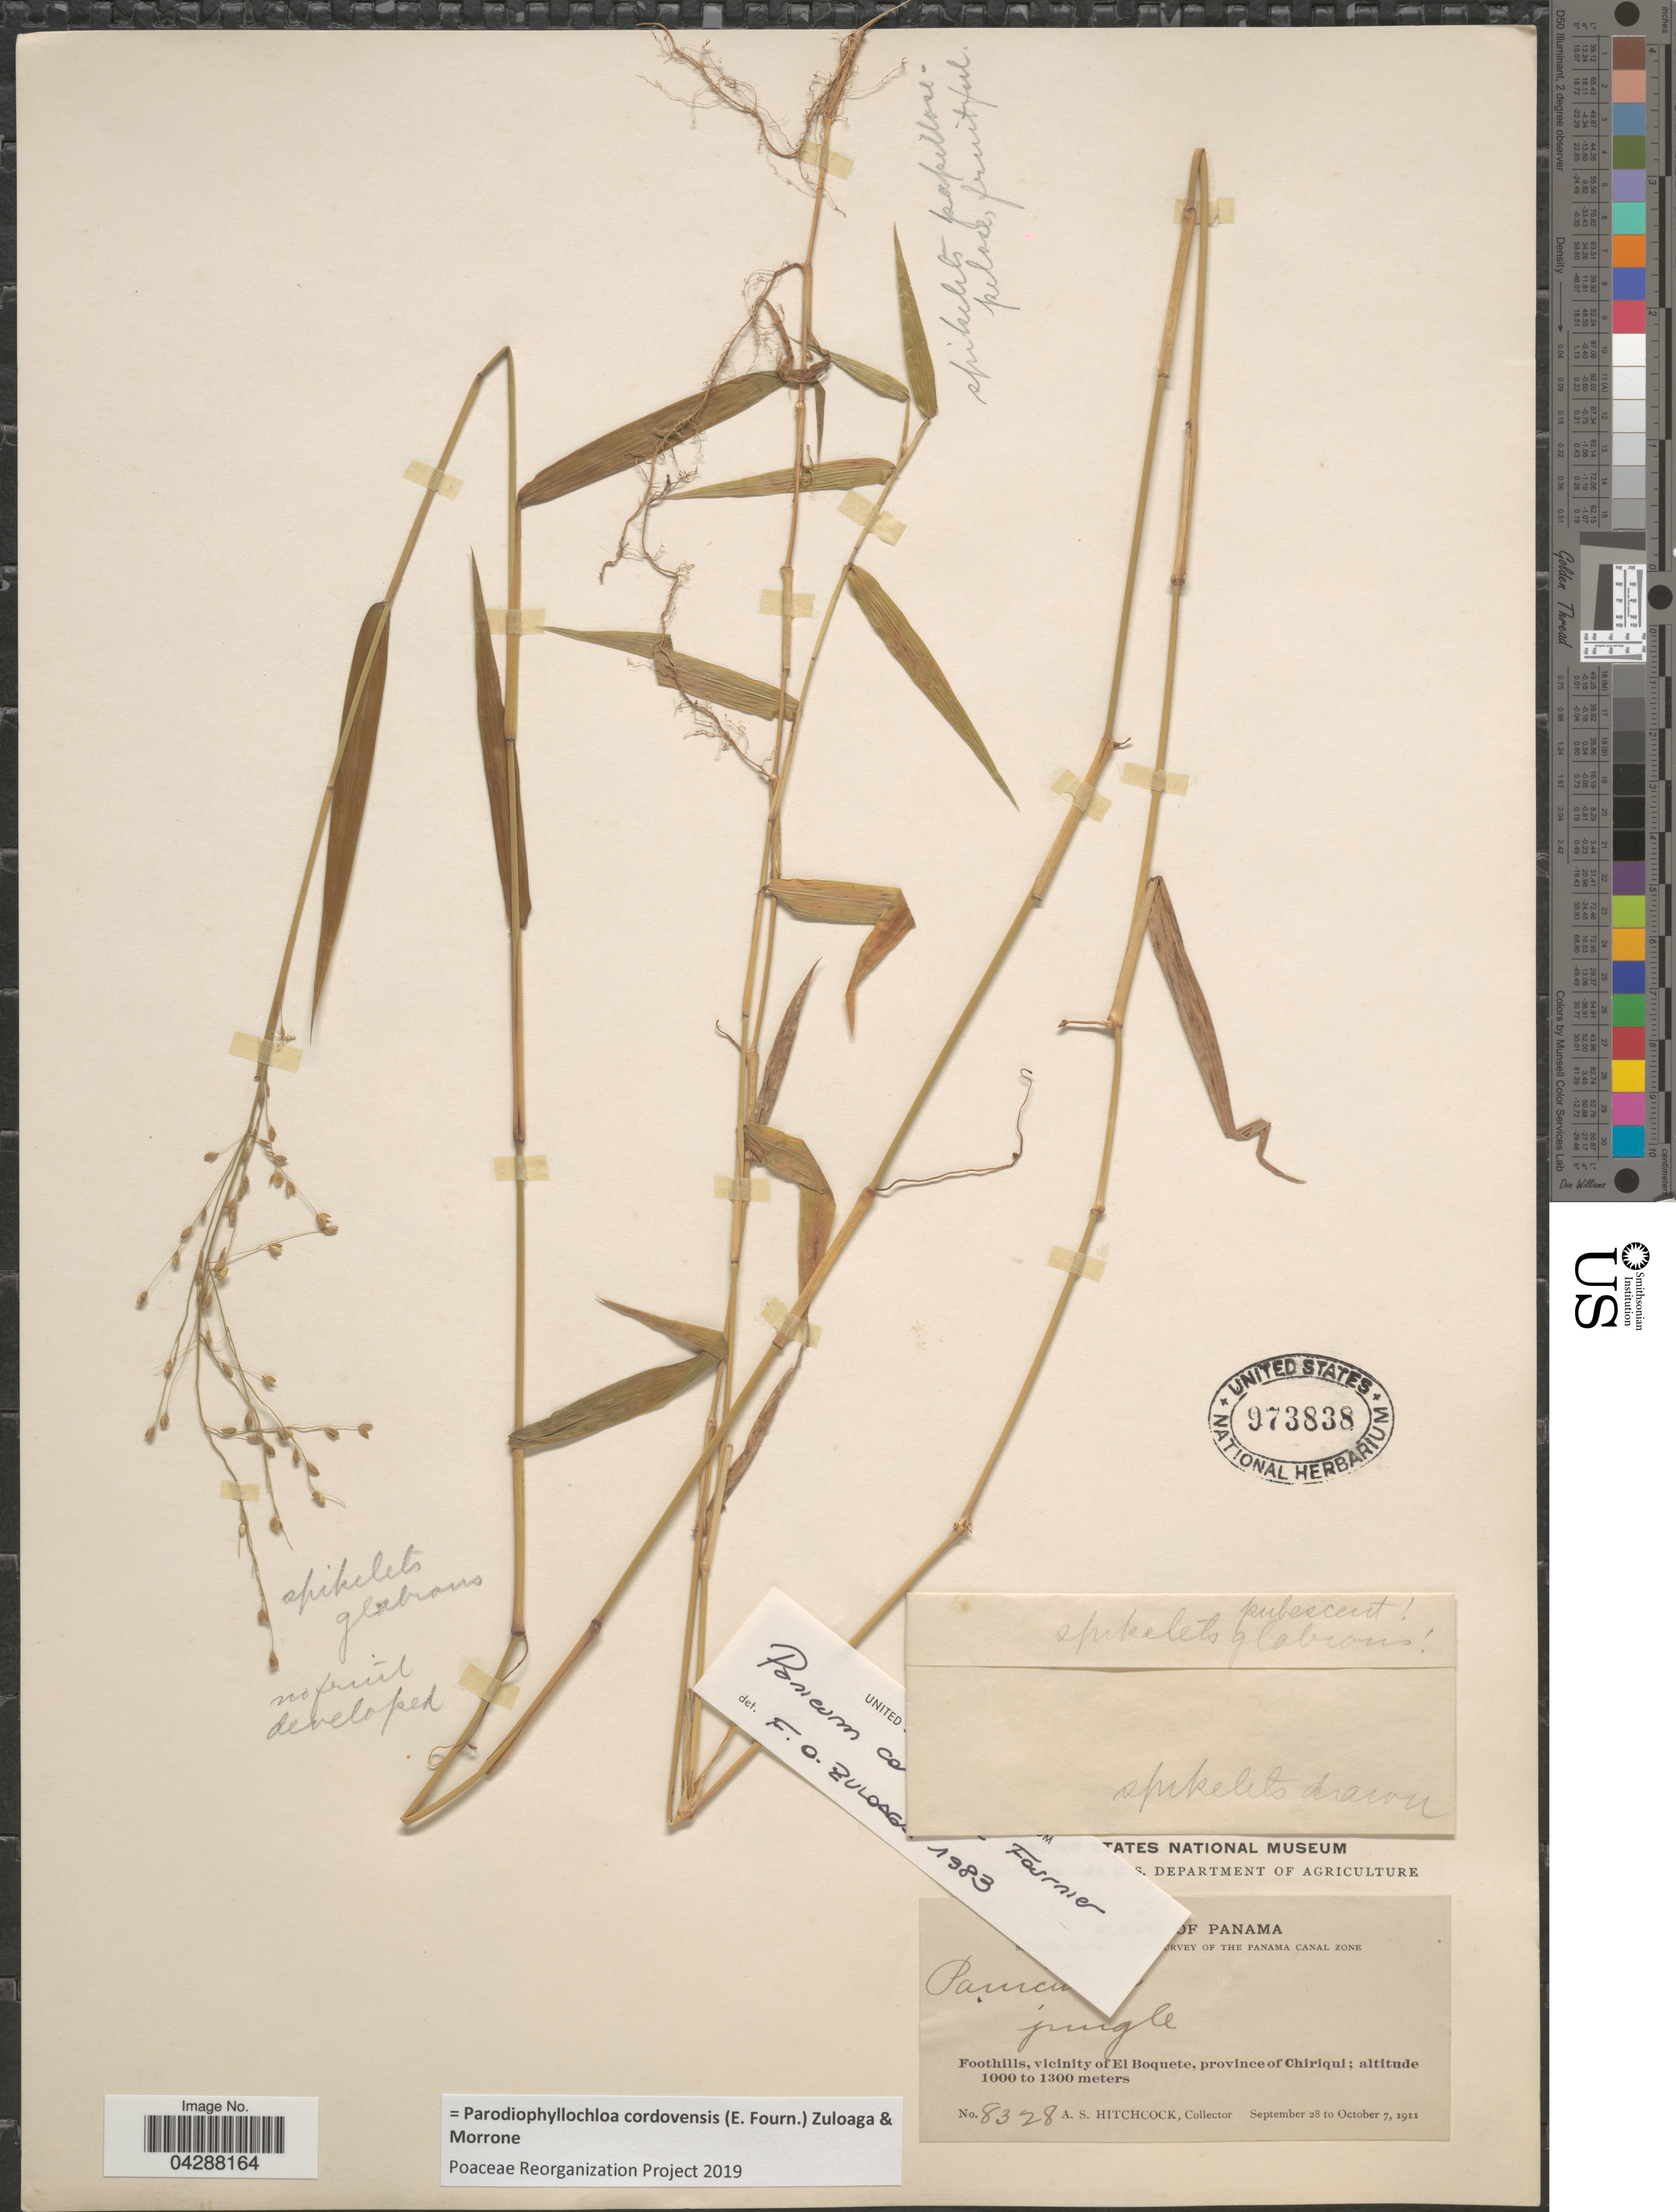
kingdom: Plantae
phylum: Tracheophyta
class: Liliopsida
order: Poales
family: Poaceae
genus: Parodiophyllochloa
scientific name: Parodiophyllochloa cordovensis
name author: (E. Fourn.) Zuloaga & Morrone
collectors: A. S. Hitchcock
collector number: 8328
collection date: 1911-09-28/1911-10-07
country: Panama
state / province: Chiriqui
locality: Foothills, vicinity of El Boquete.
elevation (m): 1000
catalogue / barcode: US 973838